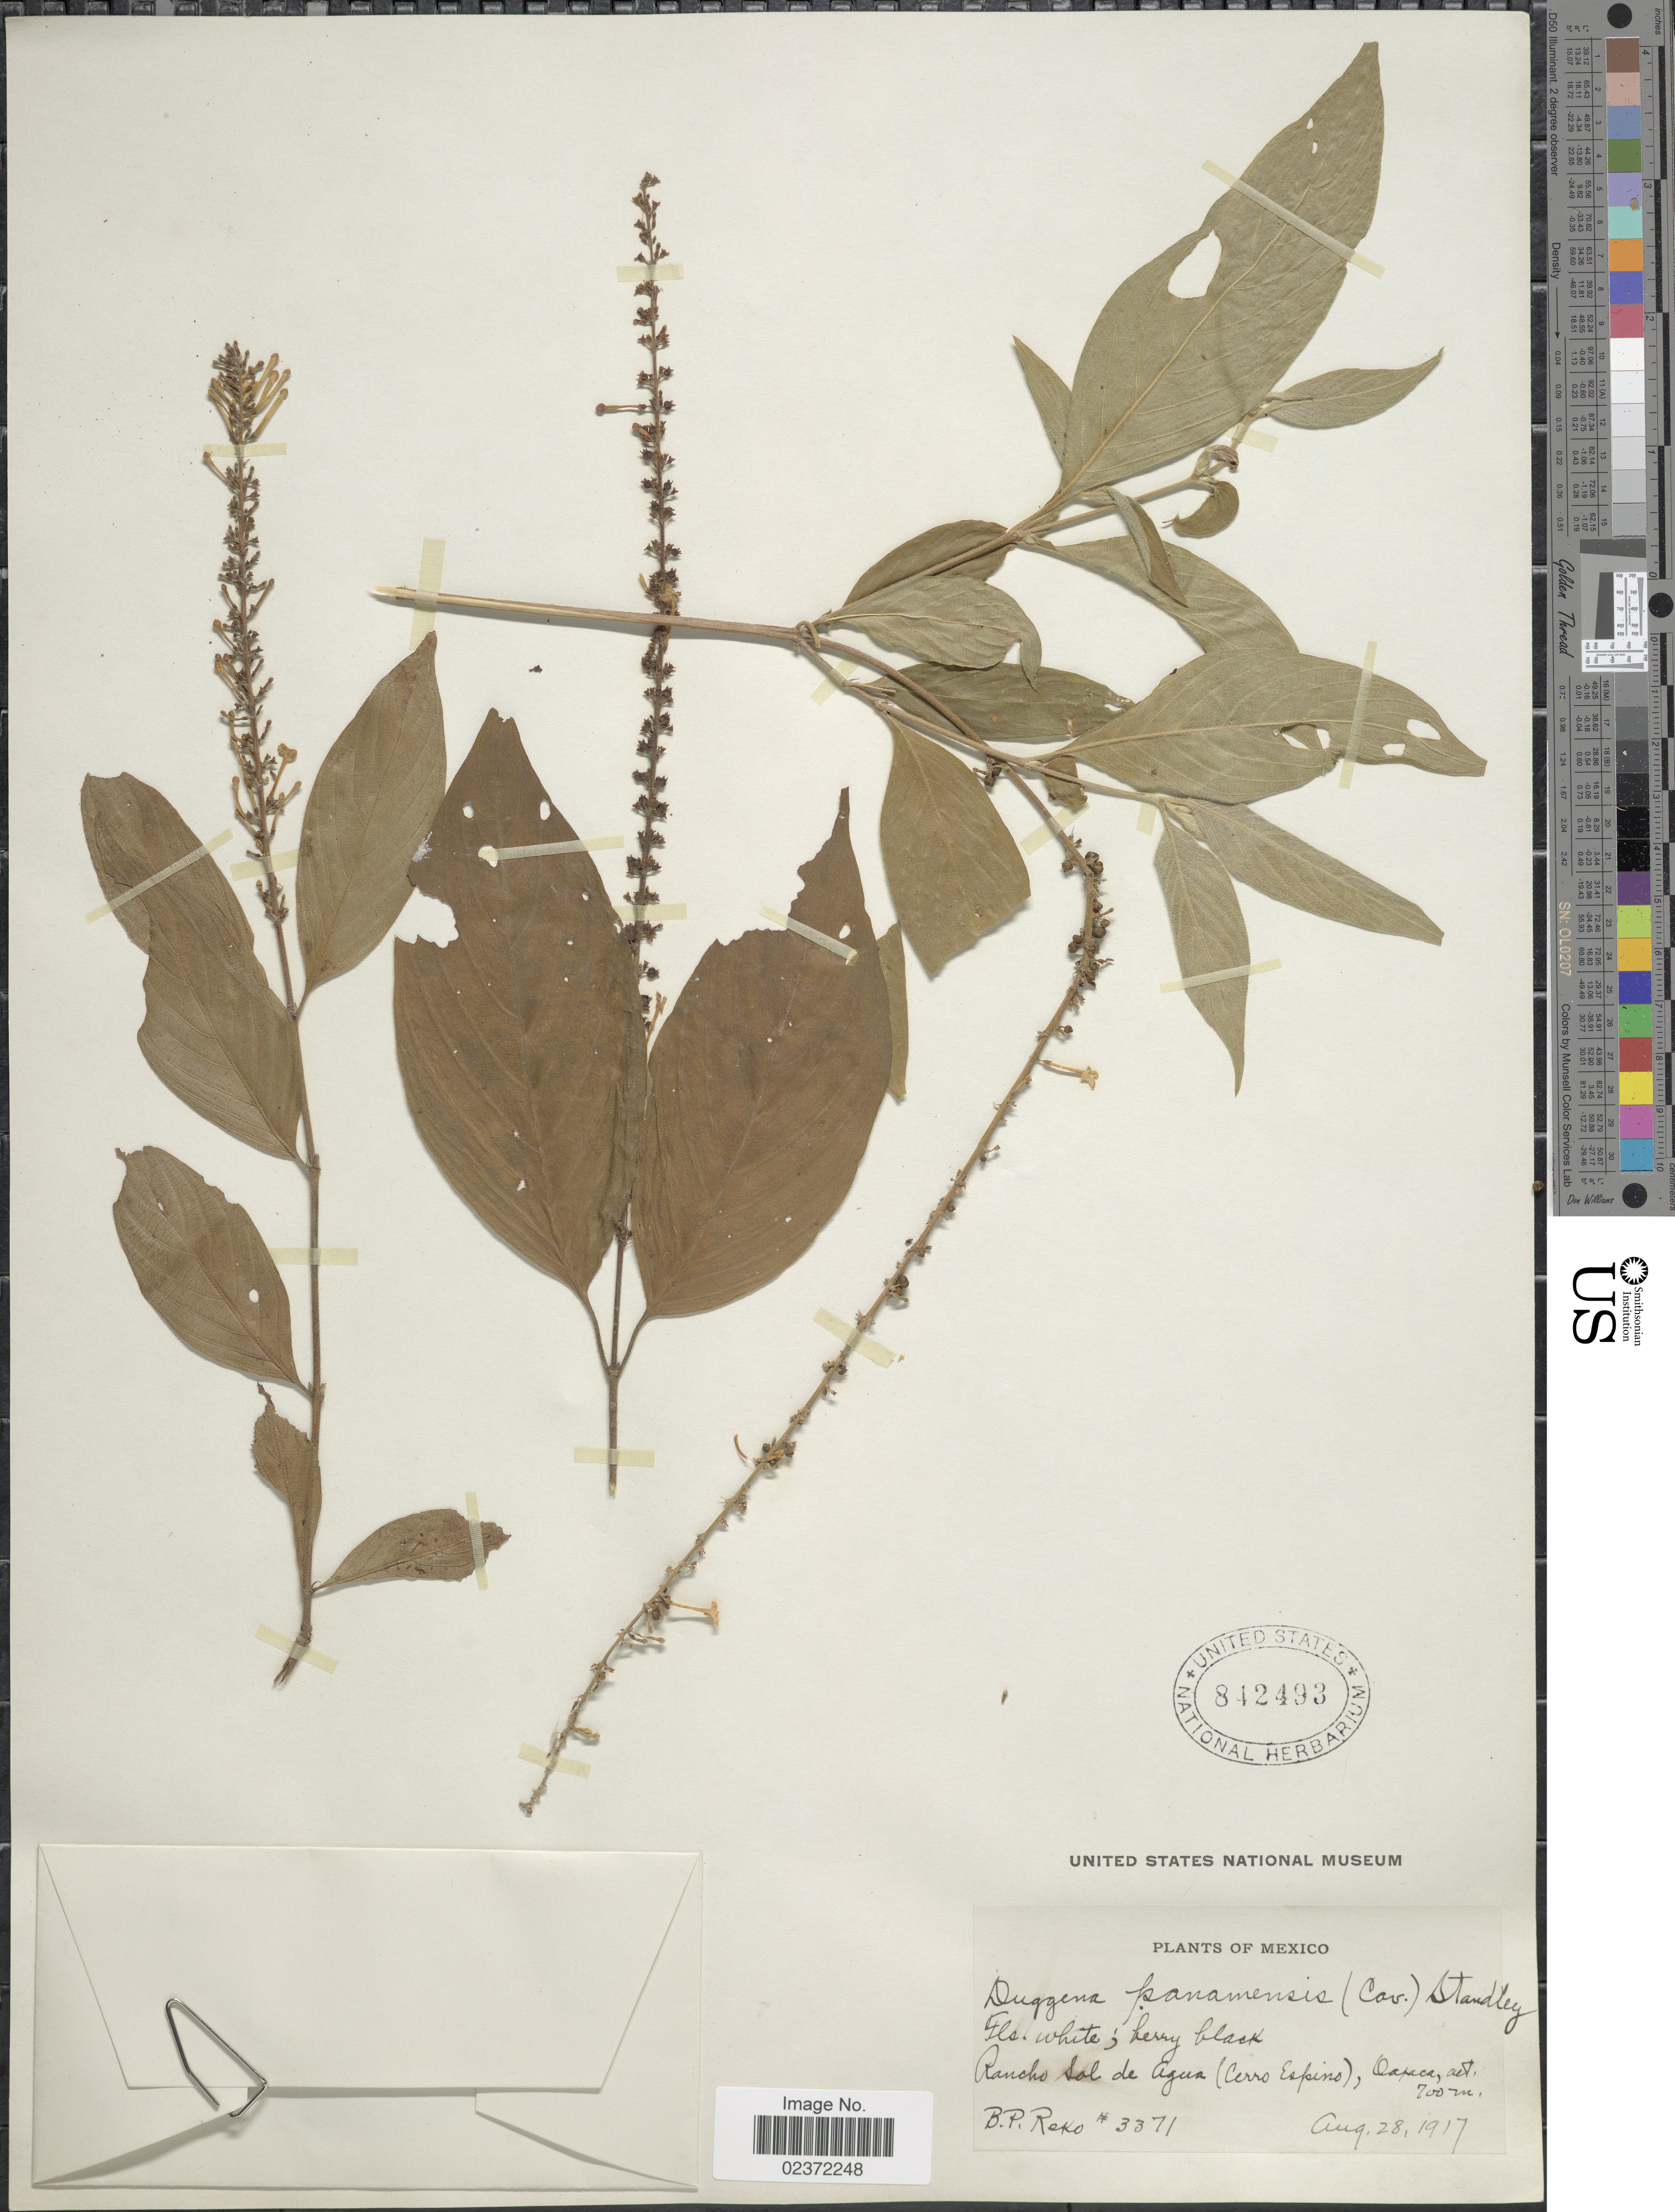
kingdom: Plantae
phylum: Tracheophyta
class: Magnoliopsida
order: Gentianales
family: Rubiaceae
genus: Gonzalagunia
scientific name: Gonzalagunia panamensis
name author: (Cav.) K. Schum.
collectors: B. P. Reko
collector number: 3371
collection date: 1917-08-28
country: Mexico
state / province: Oaxaca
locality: Rancho Sol de Agua (Cerro Espino)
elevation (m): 700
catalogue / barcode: US 842493